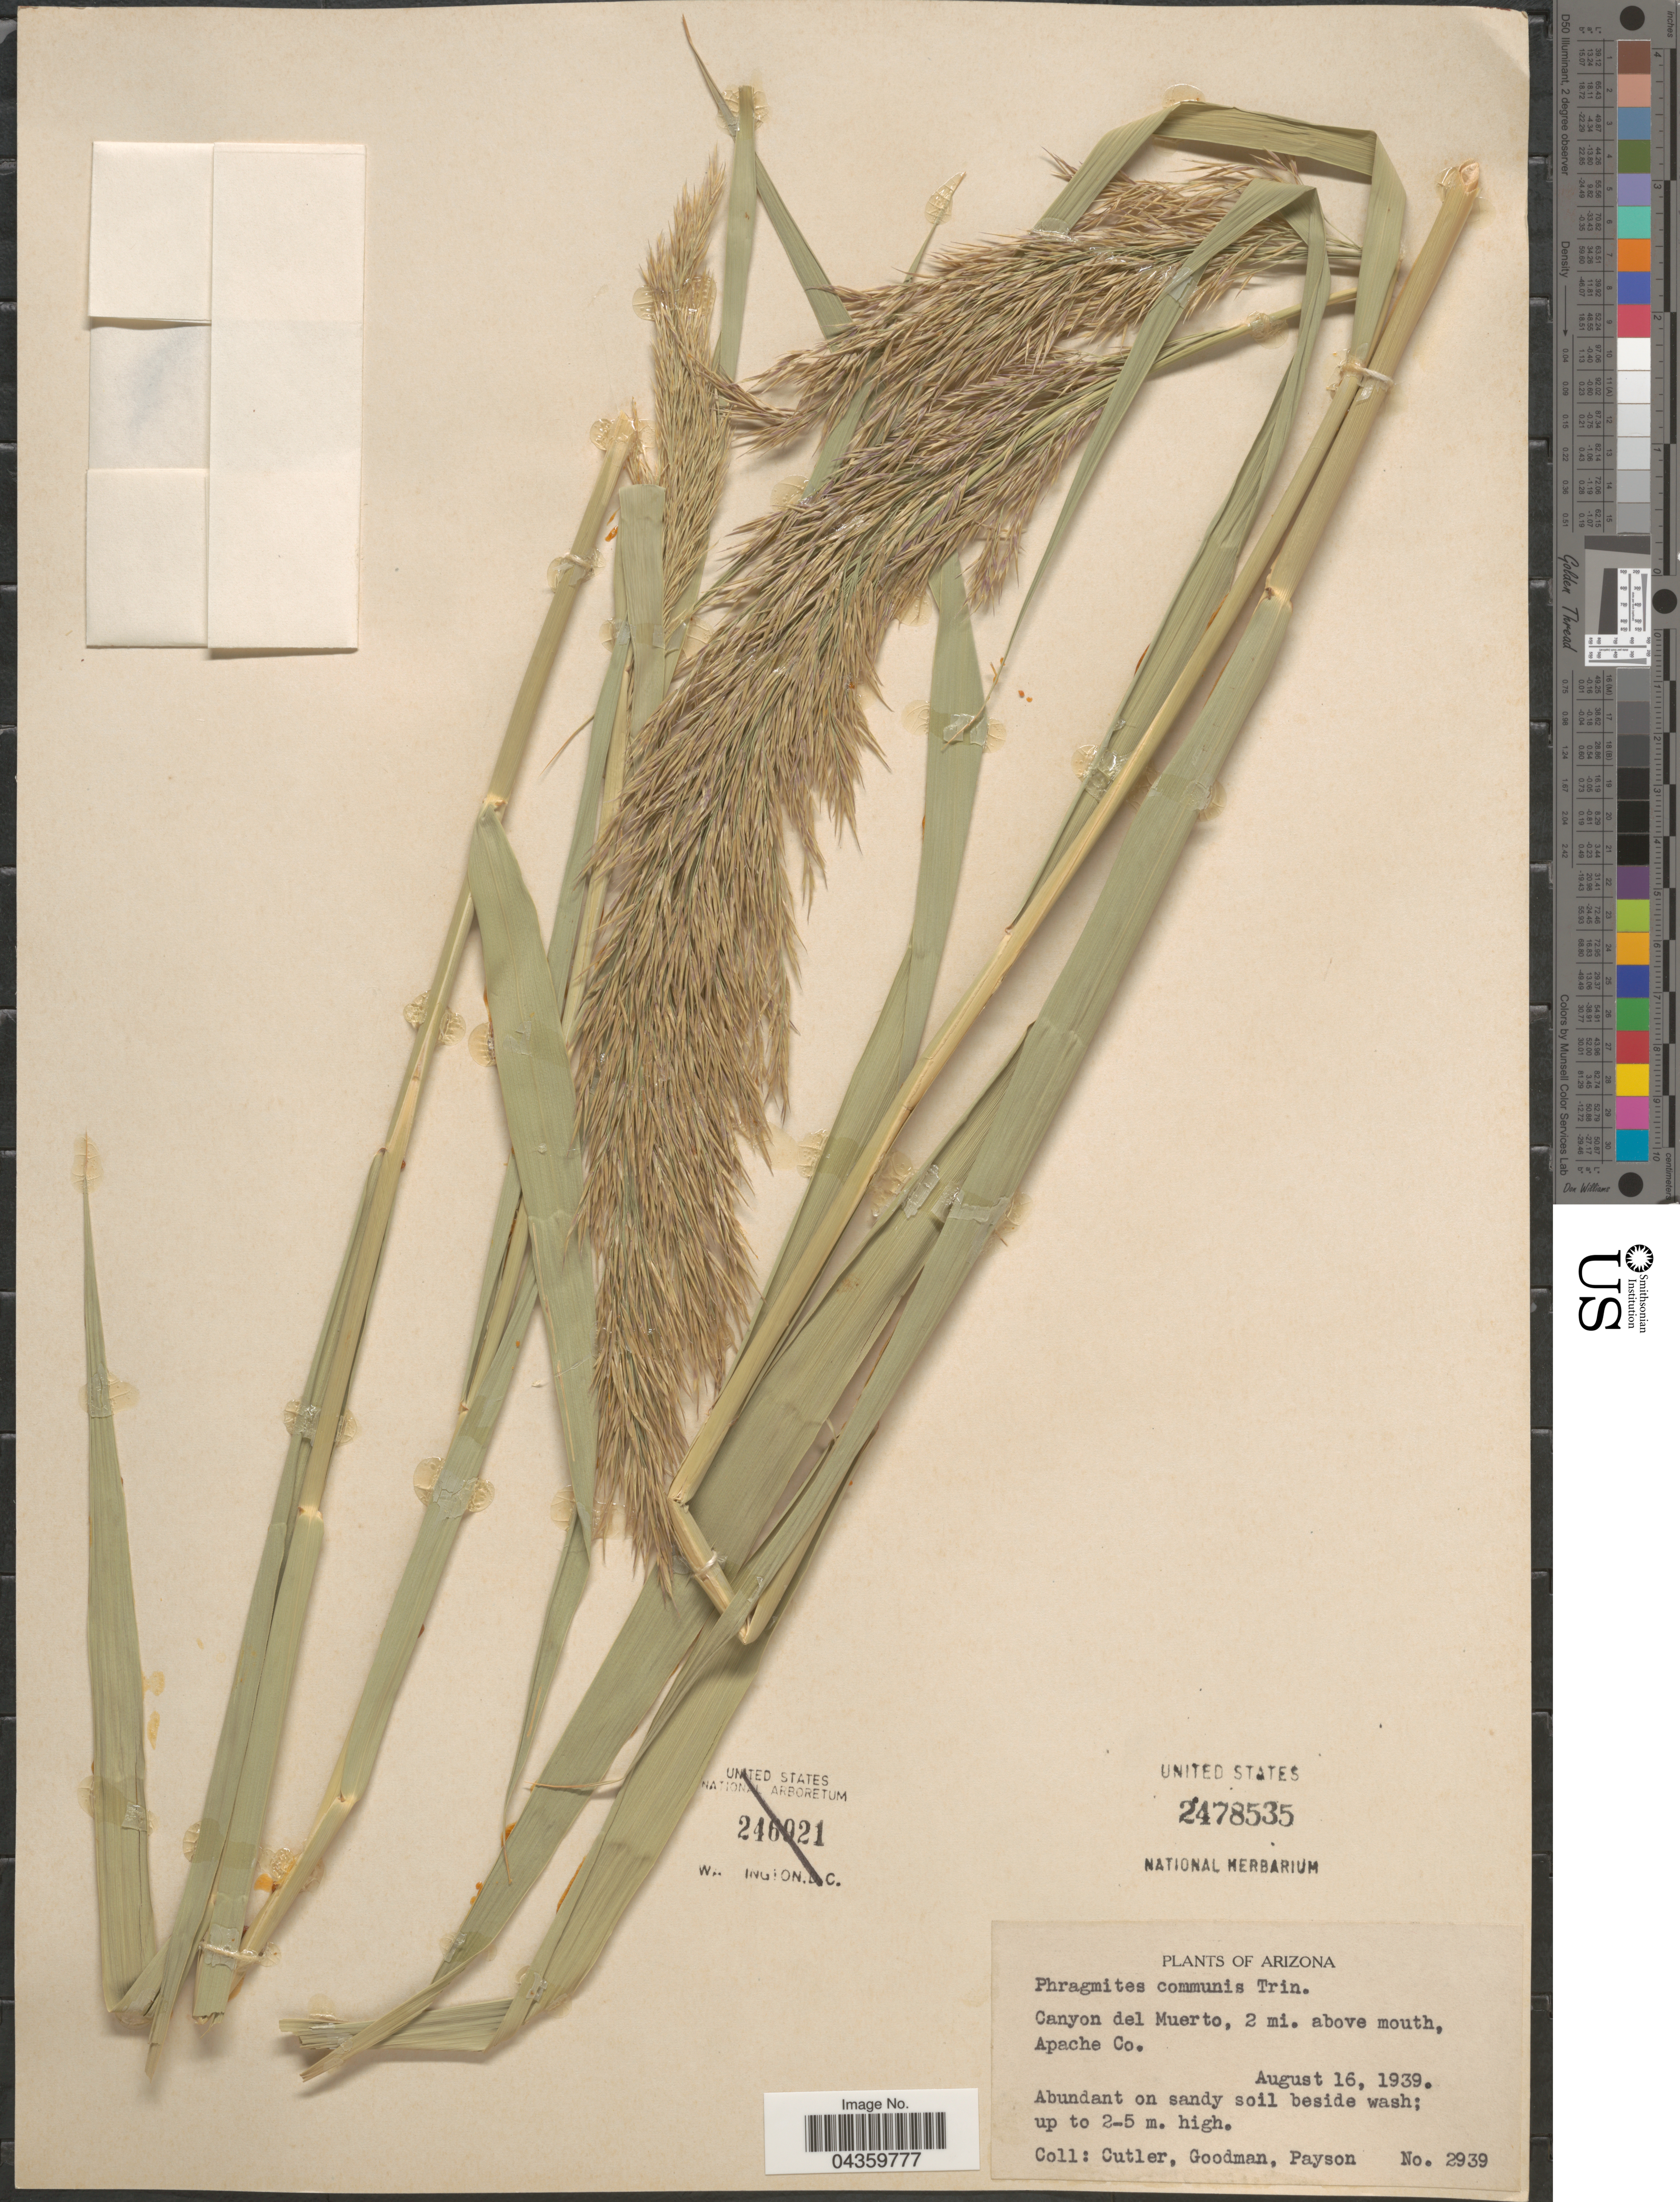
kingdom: Plantae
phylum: Tracheophyta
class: Liliopsida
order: Poales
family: Poaceae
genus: Phragmites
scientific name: Phragmites australis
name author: (Cav.) Trin. ex Steud.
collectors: Cutler, Goodman & Payson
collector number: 2939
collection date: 1939-08-16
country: United States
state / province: Arizona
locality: Canyon del Muerto, 2 mi. above mouth, Apache Co.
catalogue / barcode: US 2478535